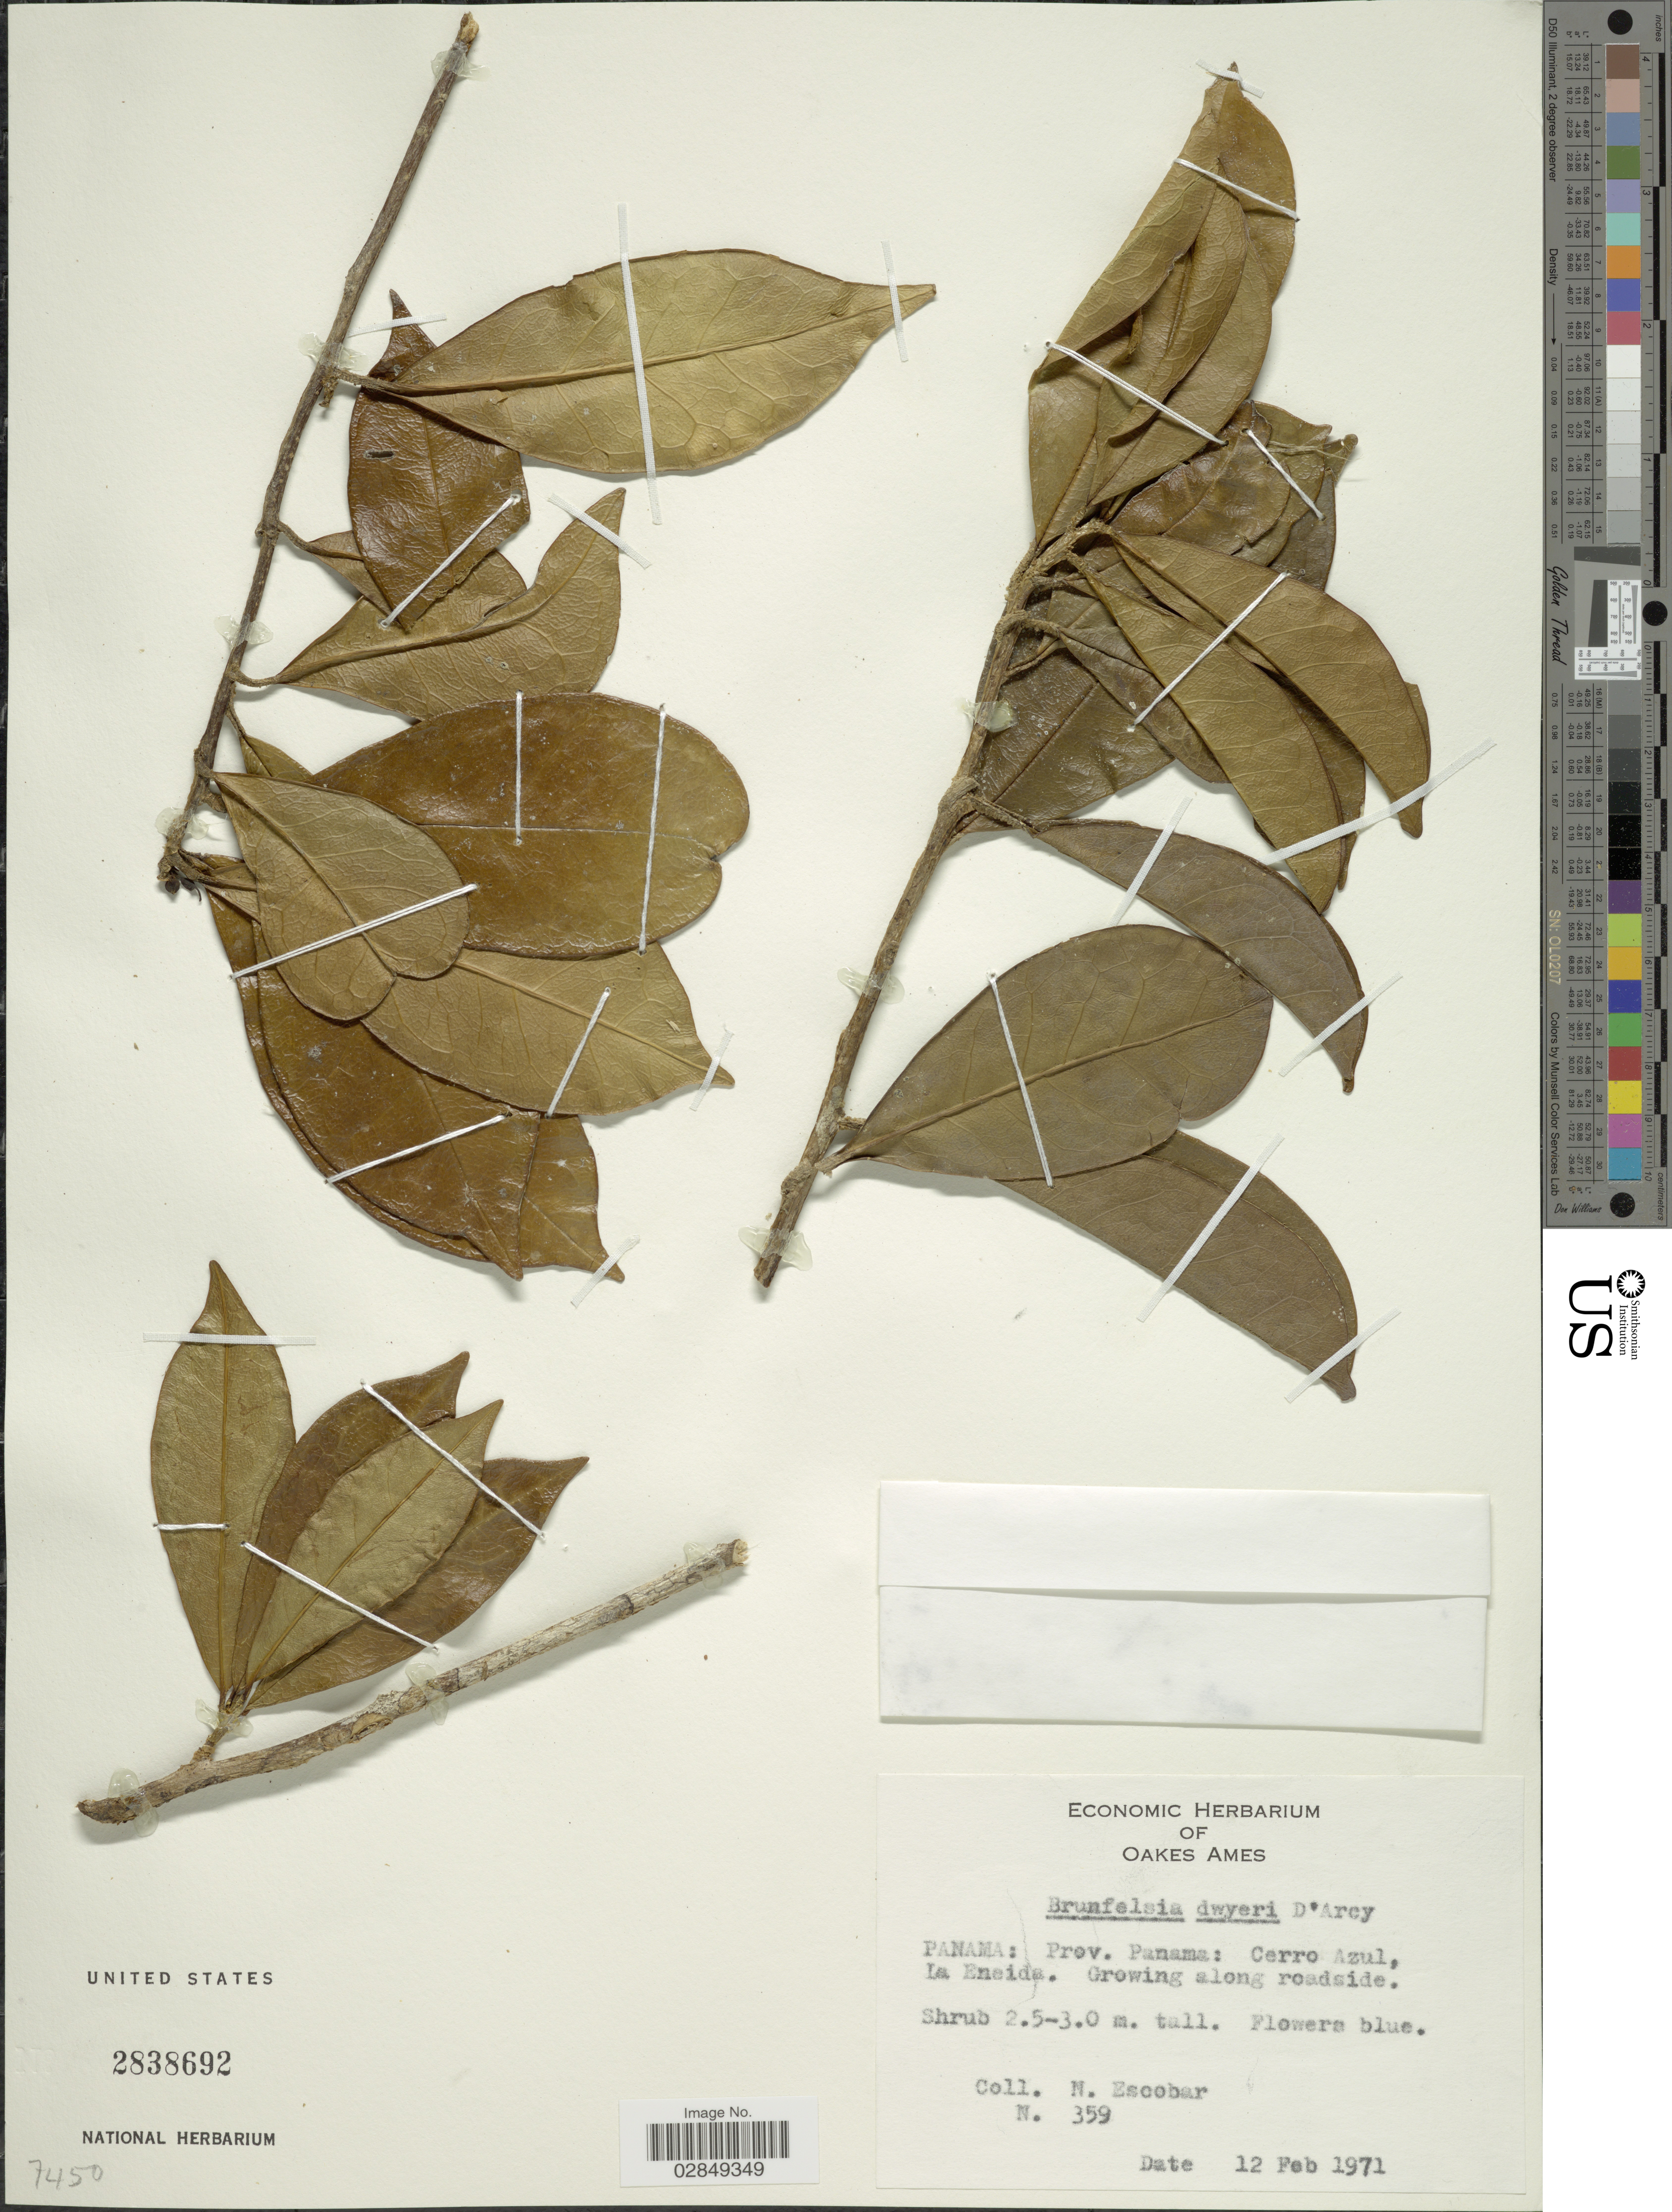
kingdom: Plantae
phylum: Tracheophyta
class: Magnoliopsida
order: Solanales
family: Solanaceae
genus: Brunfelsia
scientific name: Brunfelsia dwyeri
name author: D'Arcy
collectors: N. Escobar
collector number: N.359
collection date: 1971-02-12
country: Panama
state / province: Panamá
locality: Cerro Azul, La Eneida.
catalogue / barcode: US 2838692